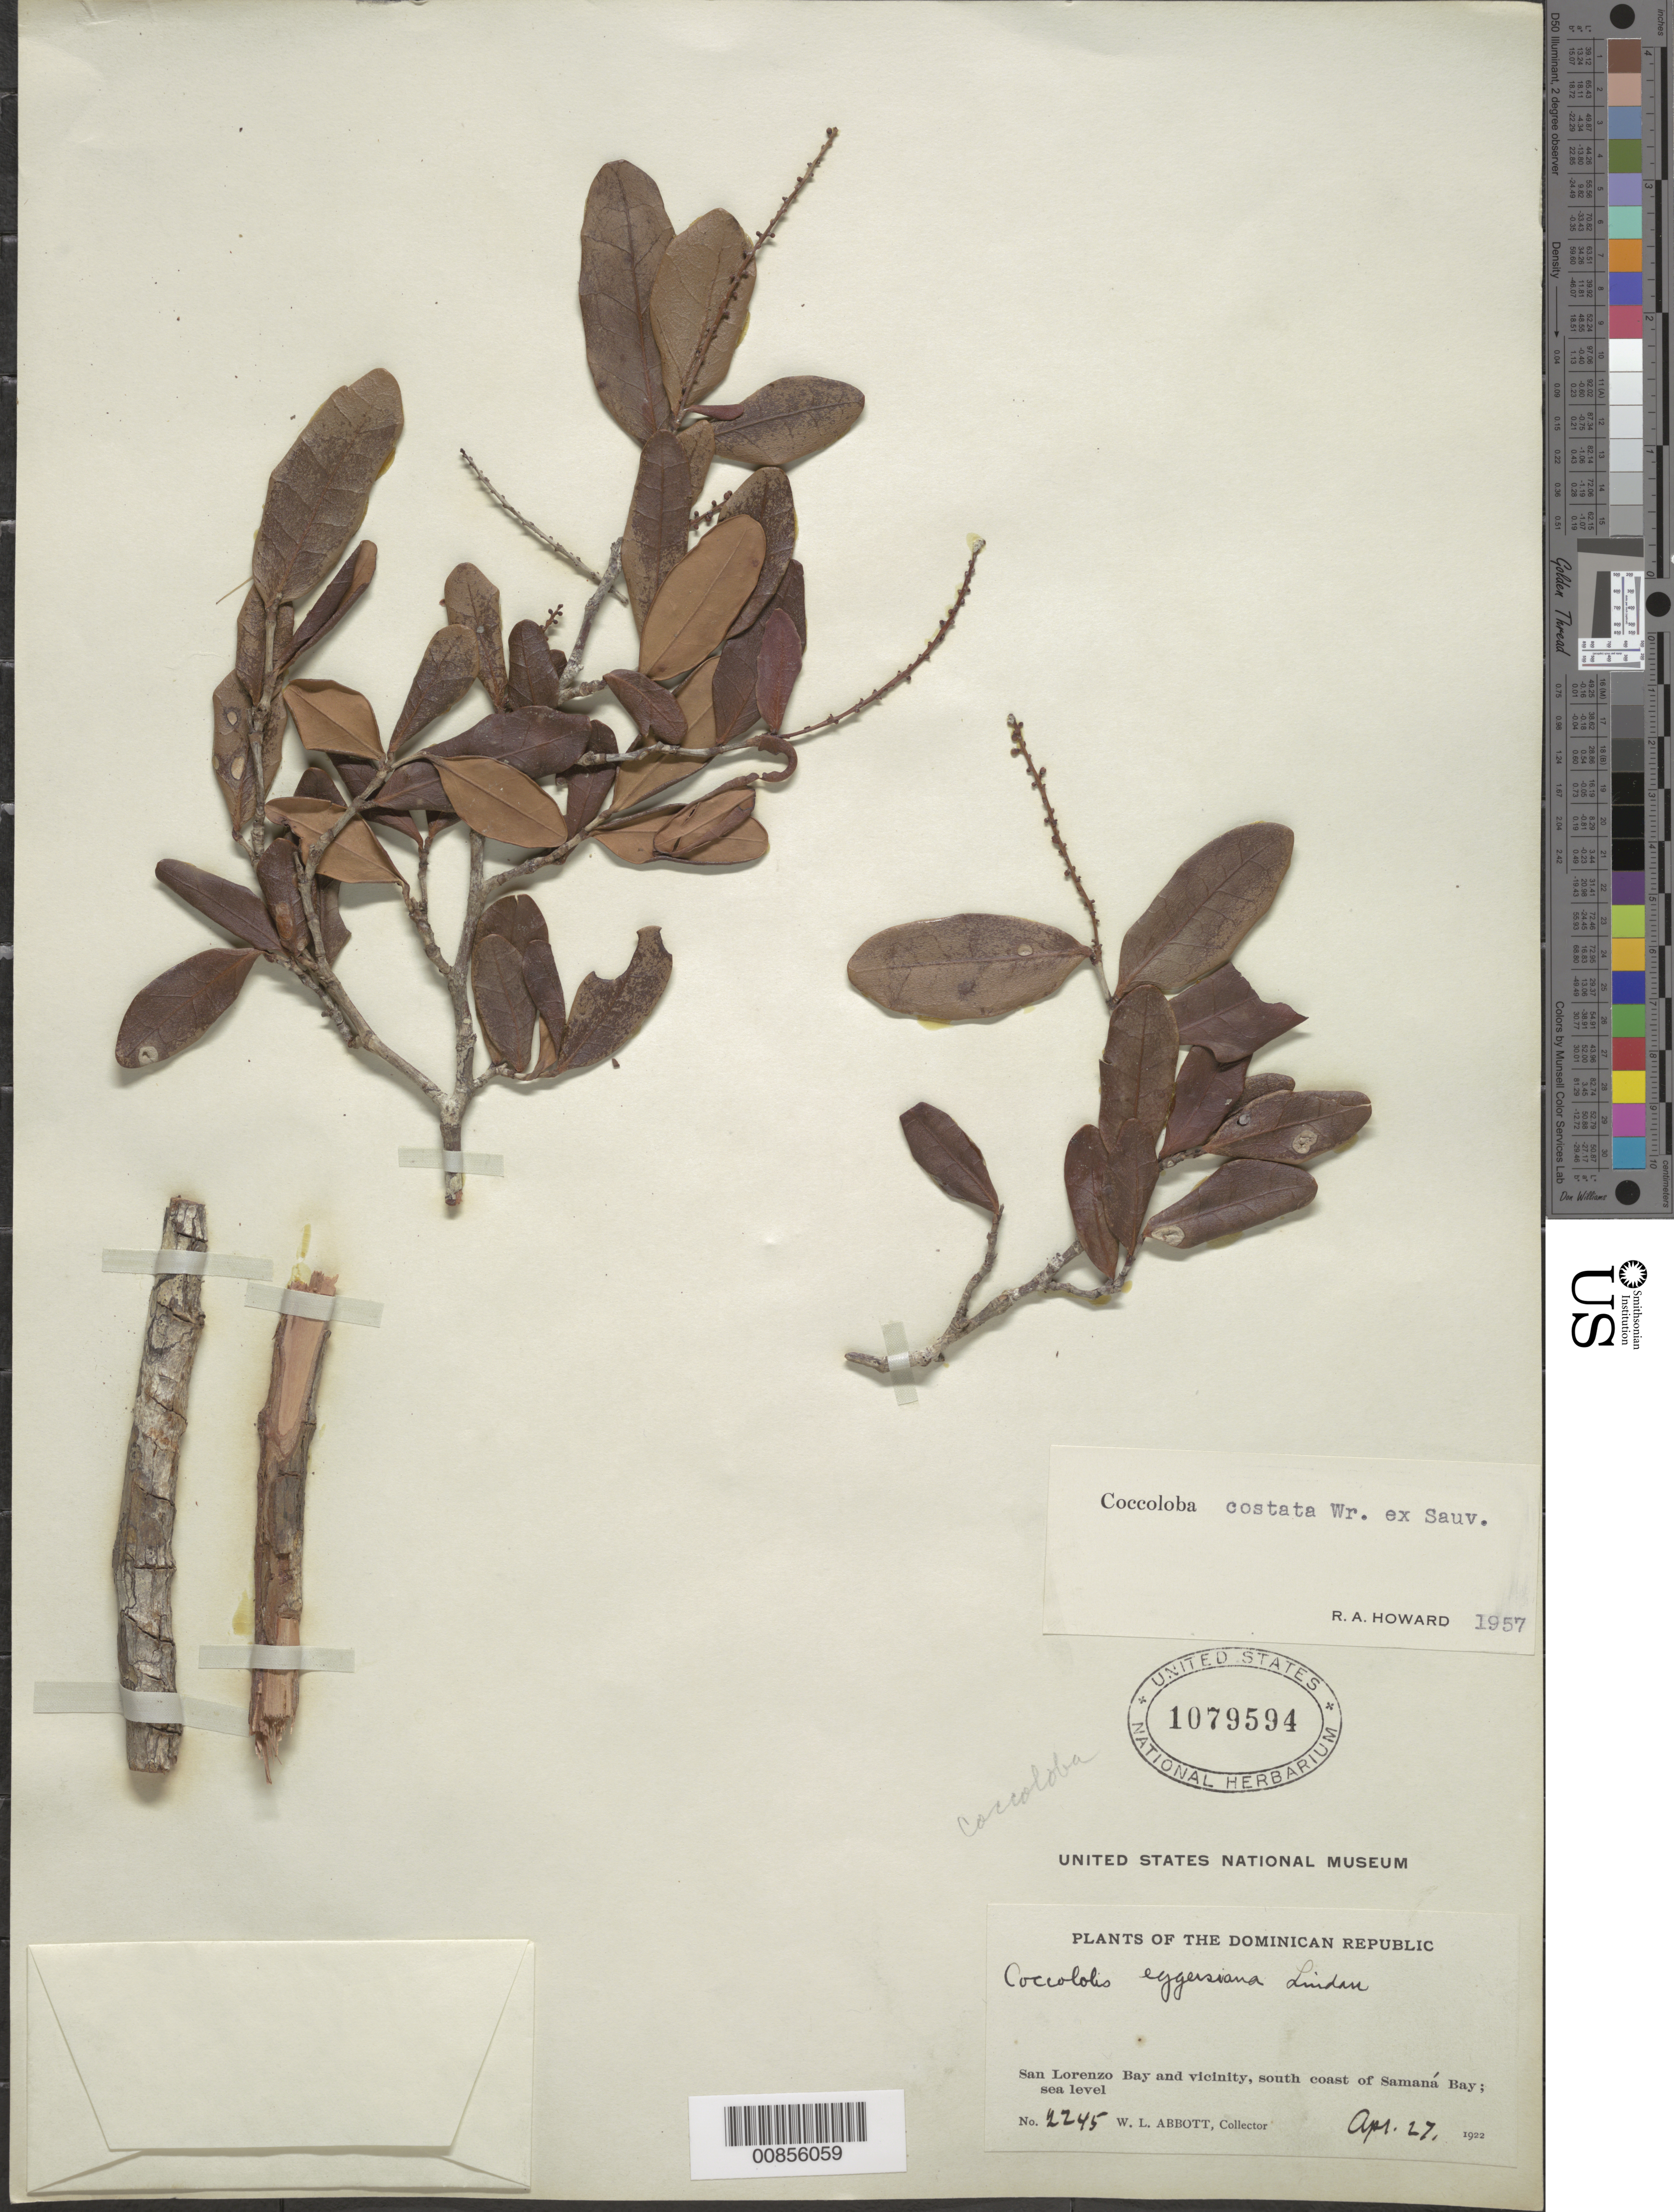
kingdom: Plantae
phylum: Tracheophyta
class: Magnoliopsida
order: Caryophyllales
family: Polygonaceae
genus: Coccoloba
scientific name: Coccoloba costata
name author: C. Wright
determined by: Howard, R. A.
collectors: W. L. Abbott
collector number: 2245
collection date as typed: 27 Apr 1922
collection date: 1922-04-27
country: Dominican Republic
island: Hispaniola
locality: San Lorenzo Bay and vicinity, south coast of Samaná Bay.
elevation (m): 0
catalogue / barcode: US 1079594